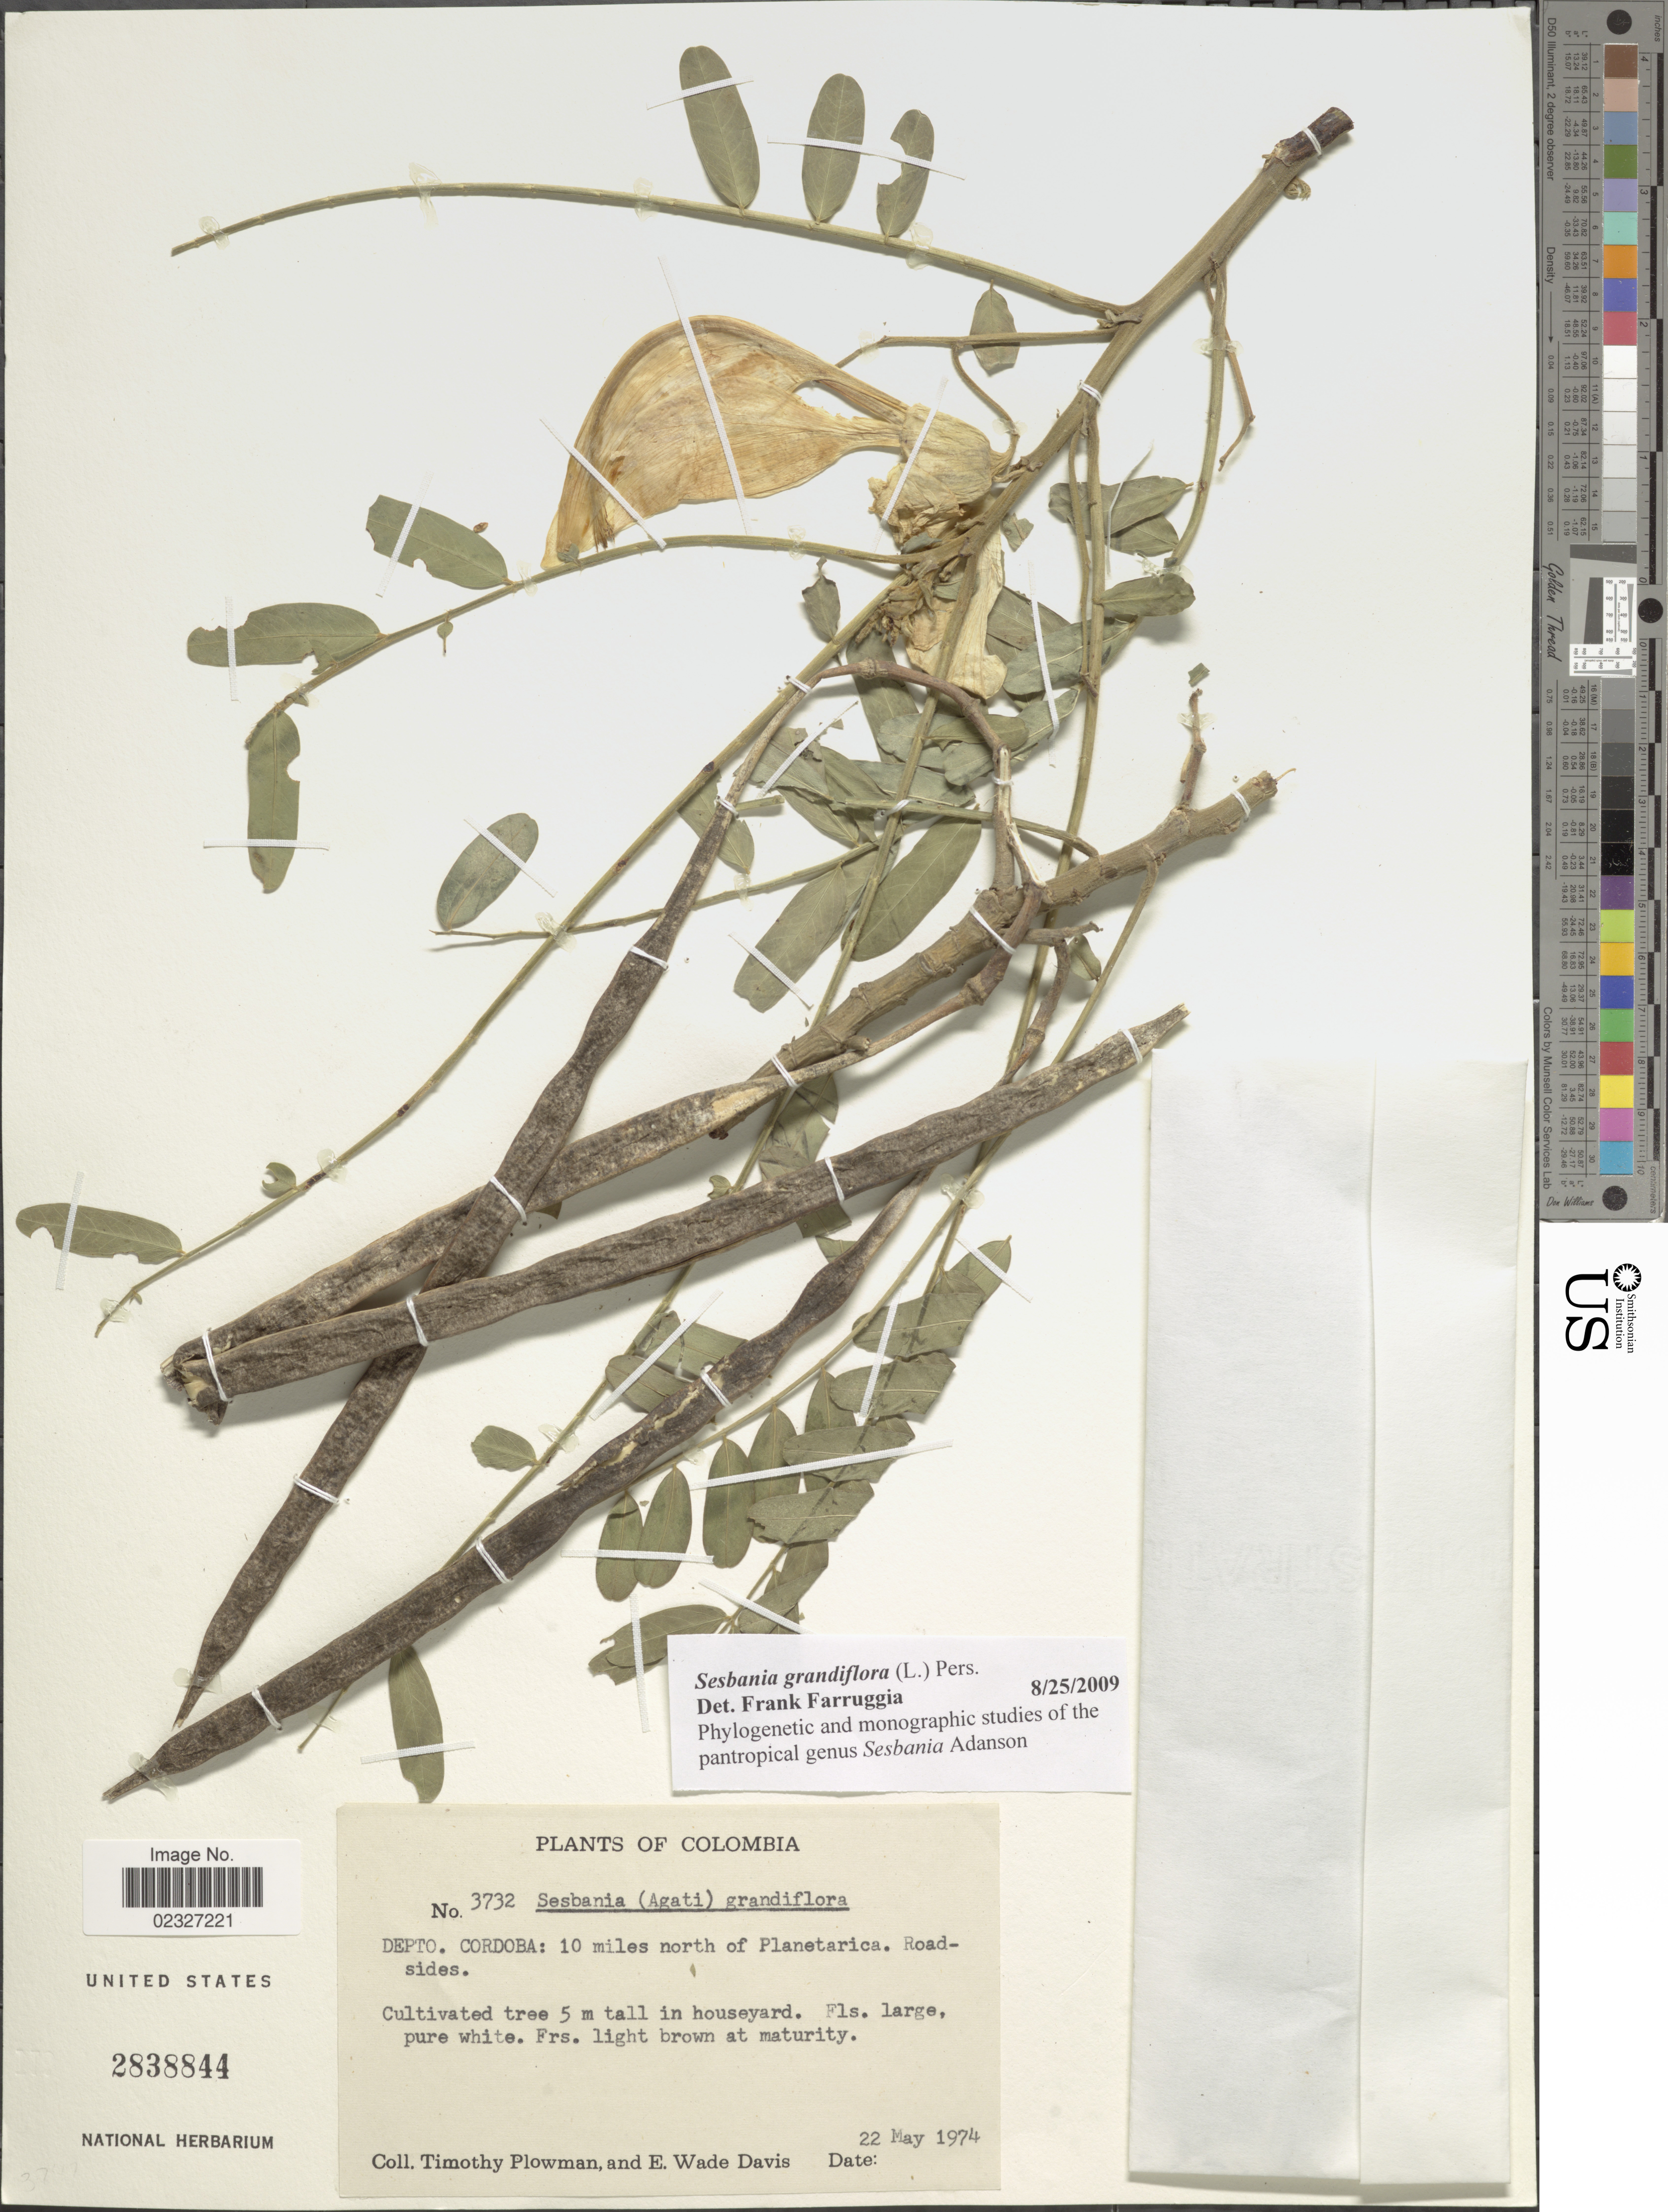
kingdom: Plantae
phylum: Tracheophyta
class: Magnoliopsida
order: Fabales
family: Fabaceae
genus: Sesbania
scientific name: Sesbania grandiflora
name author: (L.) Poir.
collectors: T. Plowman & E. Wade-Davis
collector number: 3732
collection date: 1974-05-22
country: Colombia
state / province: Córdoba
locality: Depto. Cordoba: 10 miles north of Planetarica. Roadsides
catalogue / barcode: US 2838844